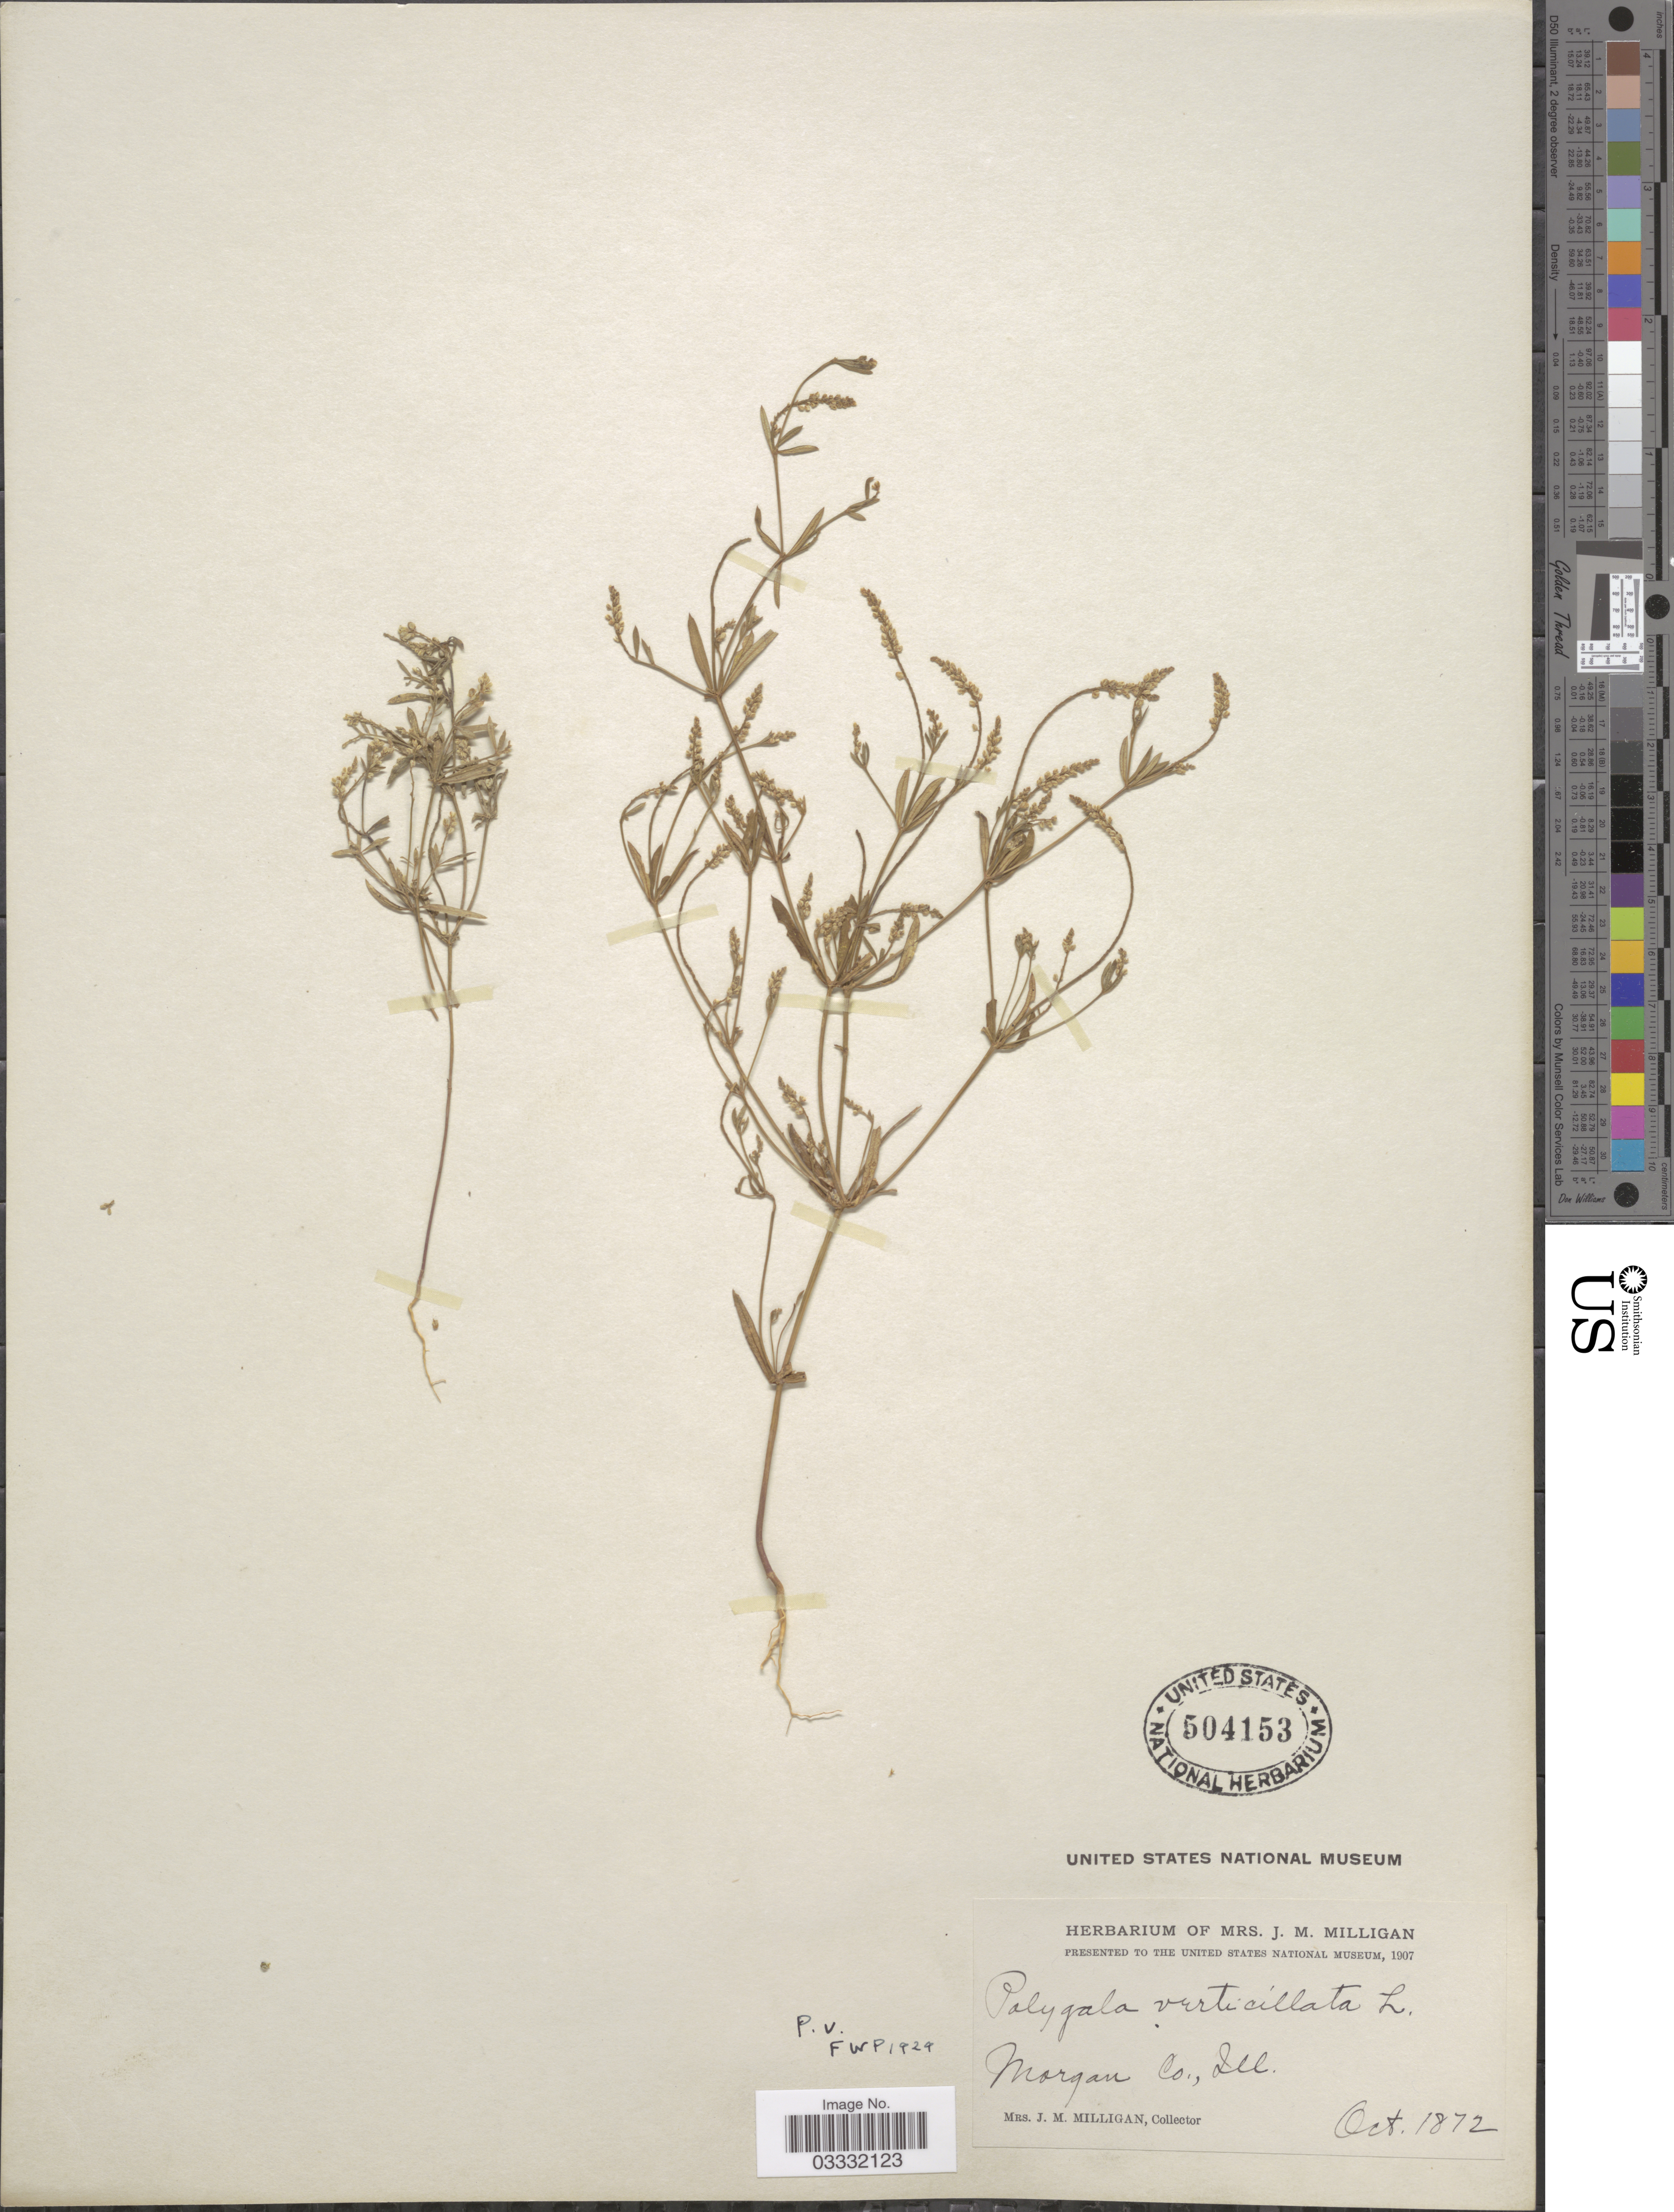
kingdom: Plantae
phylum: Tracheophyta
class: Magnoliopsida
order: Fabales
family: Polygalaceae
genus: Polygala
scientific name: Polygala verticillata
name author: L.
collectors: J. Milligan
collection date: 1872-10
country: United States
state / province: Illinois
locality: Morgan Co.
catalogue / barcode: US 504153